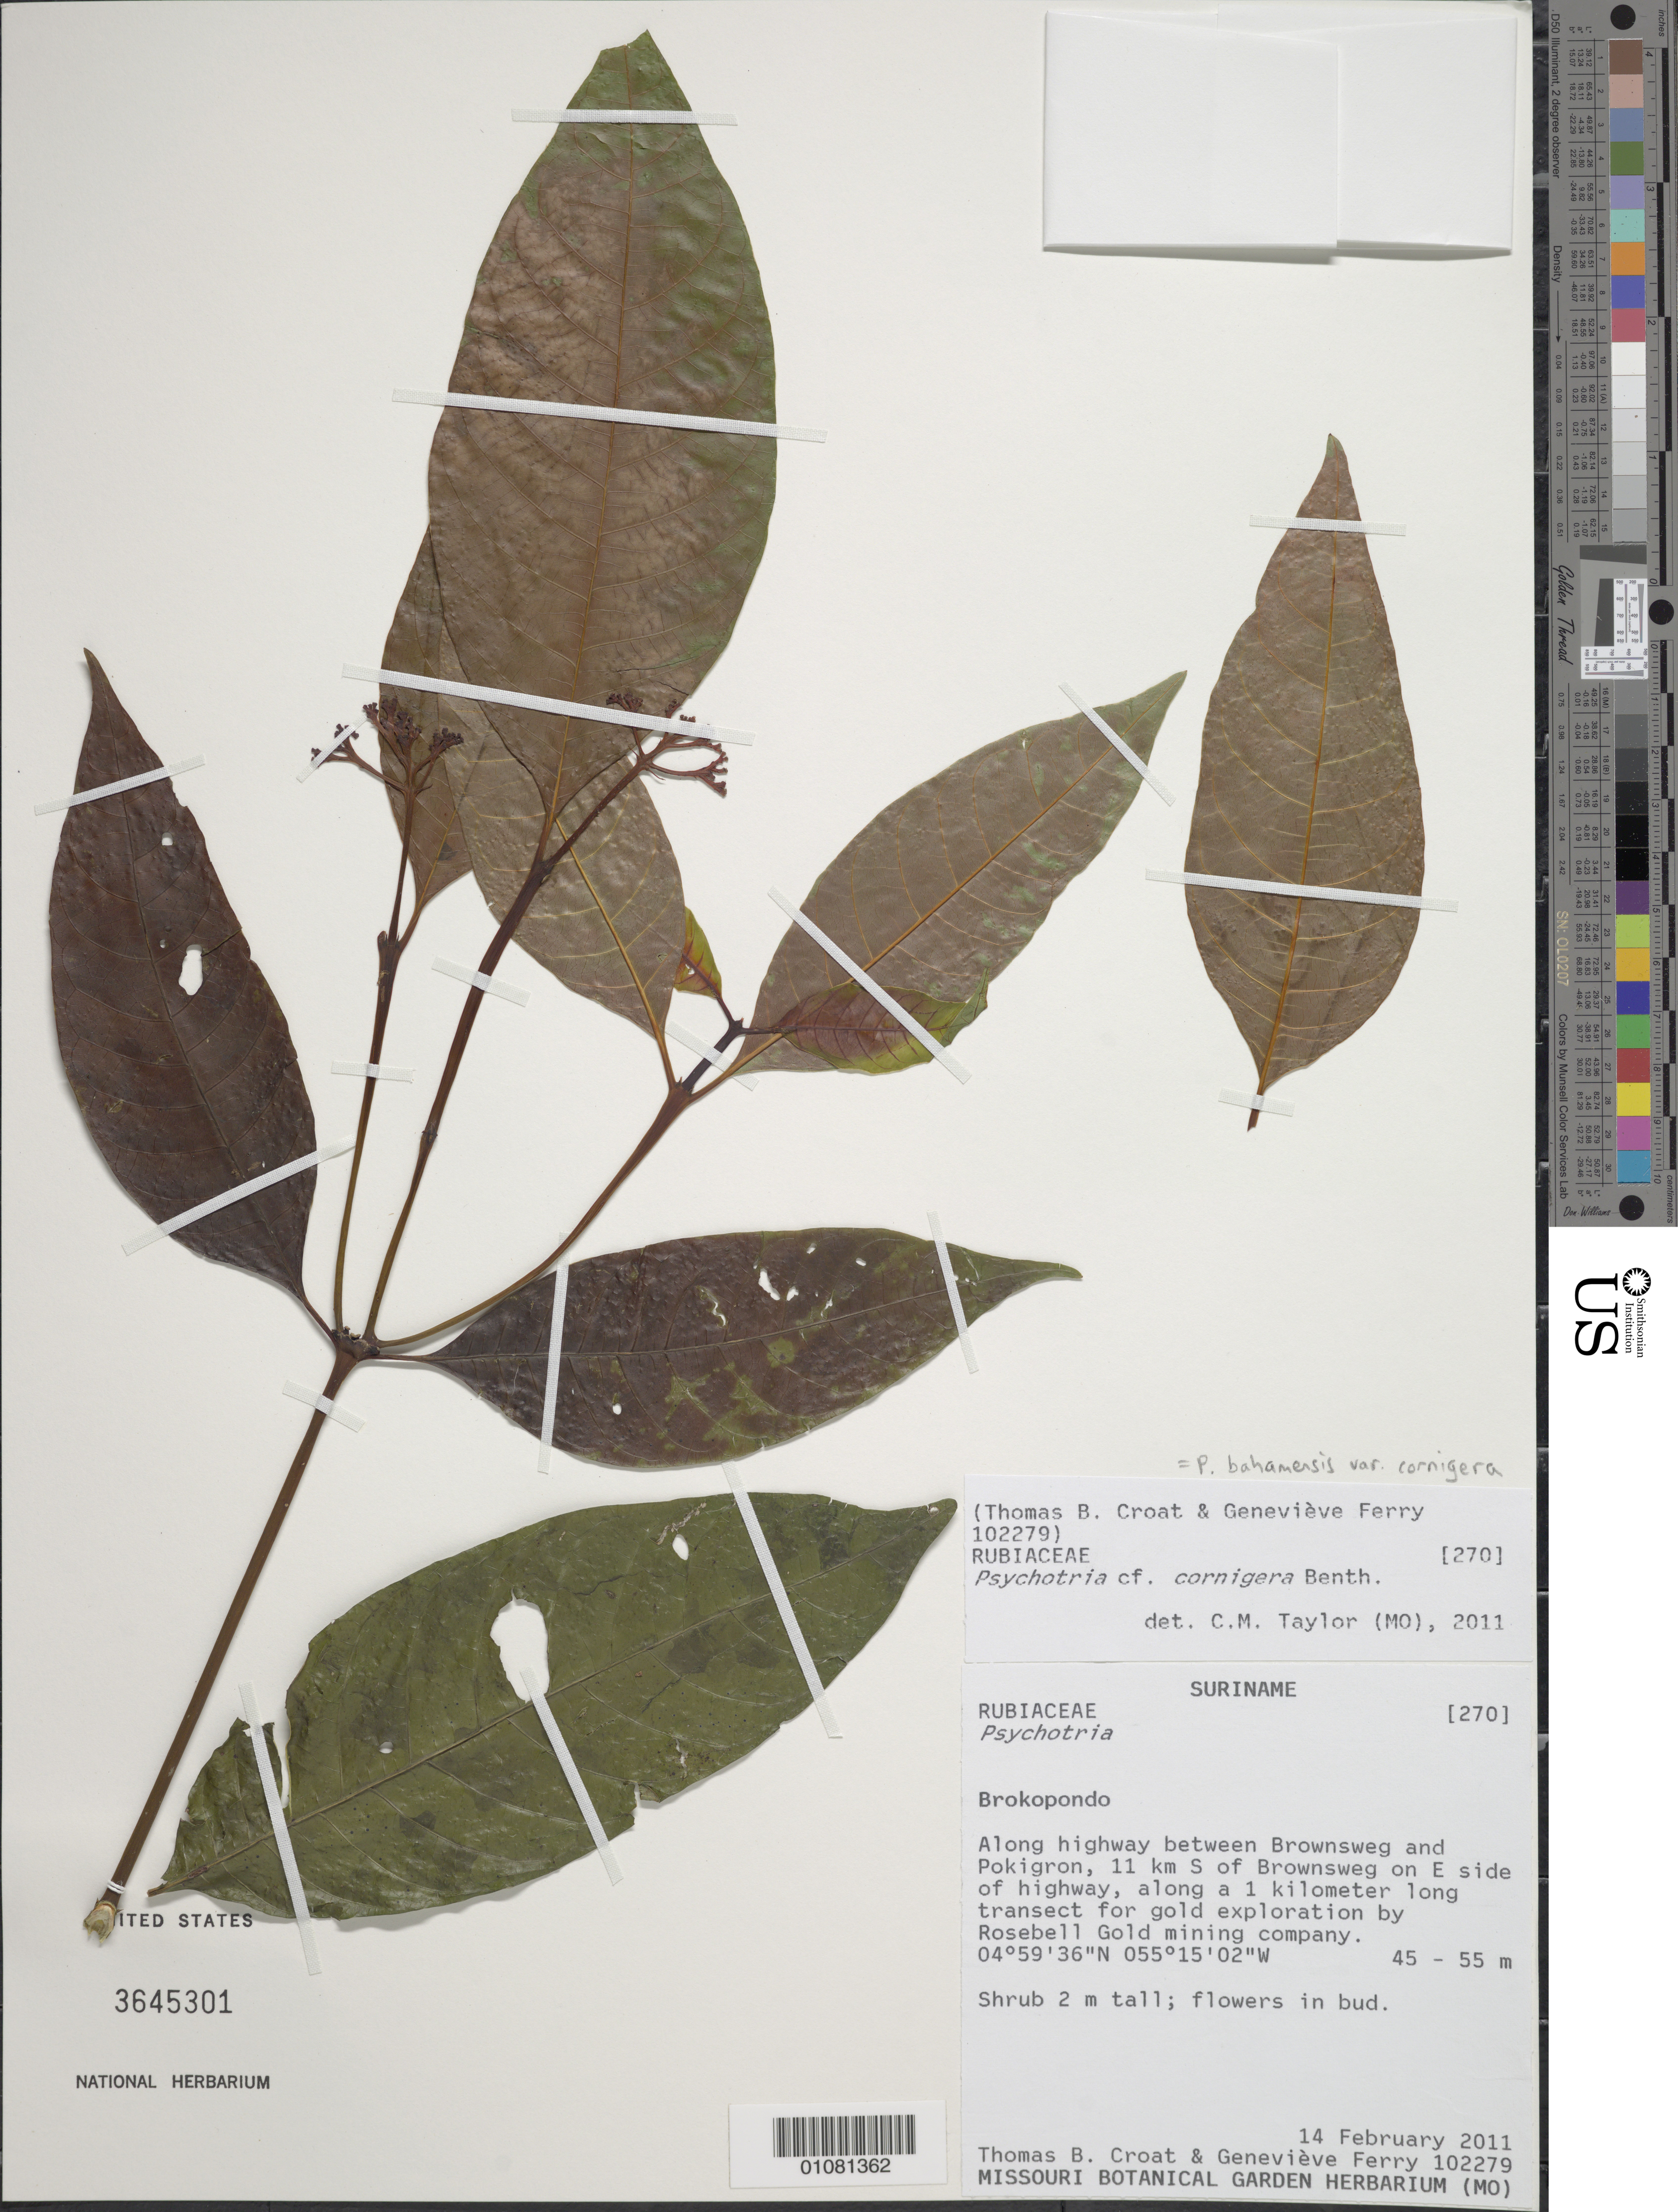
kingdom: Plantae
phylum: Tracheophyta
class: Magnoliopsida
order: Gentianales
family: Rubiaceae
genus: Palicourea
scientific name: Palicourea didymocarpos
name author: (A. Rich. ex DC.) Delprete & J.H. Kirkbr.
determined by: Kirkbride, J. H., Jr.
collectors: T. B. Croat & G. Ferry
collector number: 102279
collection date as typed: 14-Feb-11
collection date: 1911-02-14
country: Suriname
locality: Brownsweg to Pokigron, along highway, 11km S of Brownsweg on E side of highway, along a 1km long transect for gold exploration by Rosbell Gold mining company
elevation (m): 45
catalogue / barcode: US 3645301